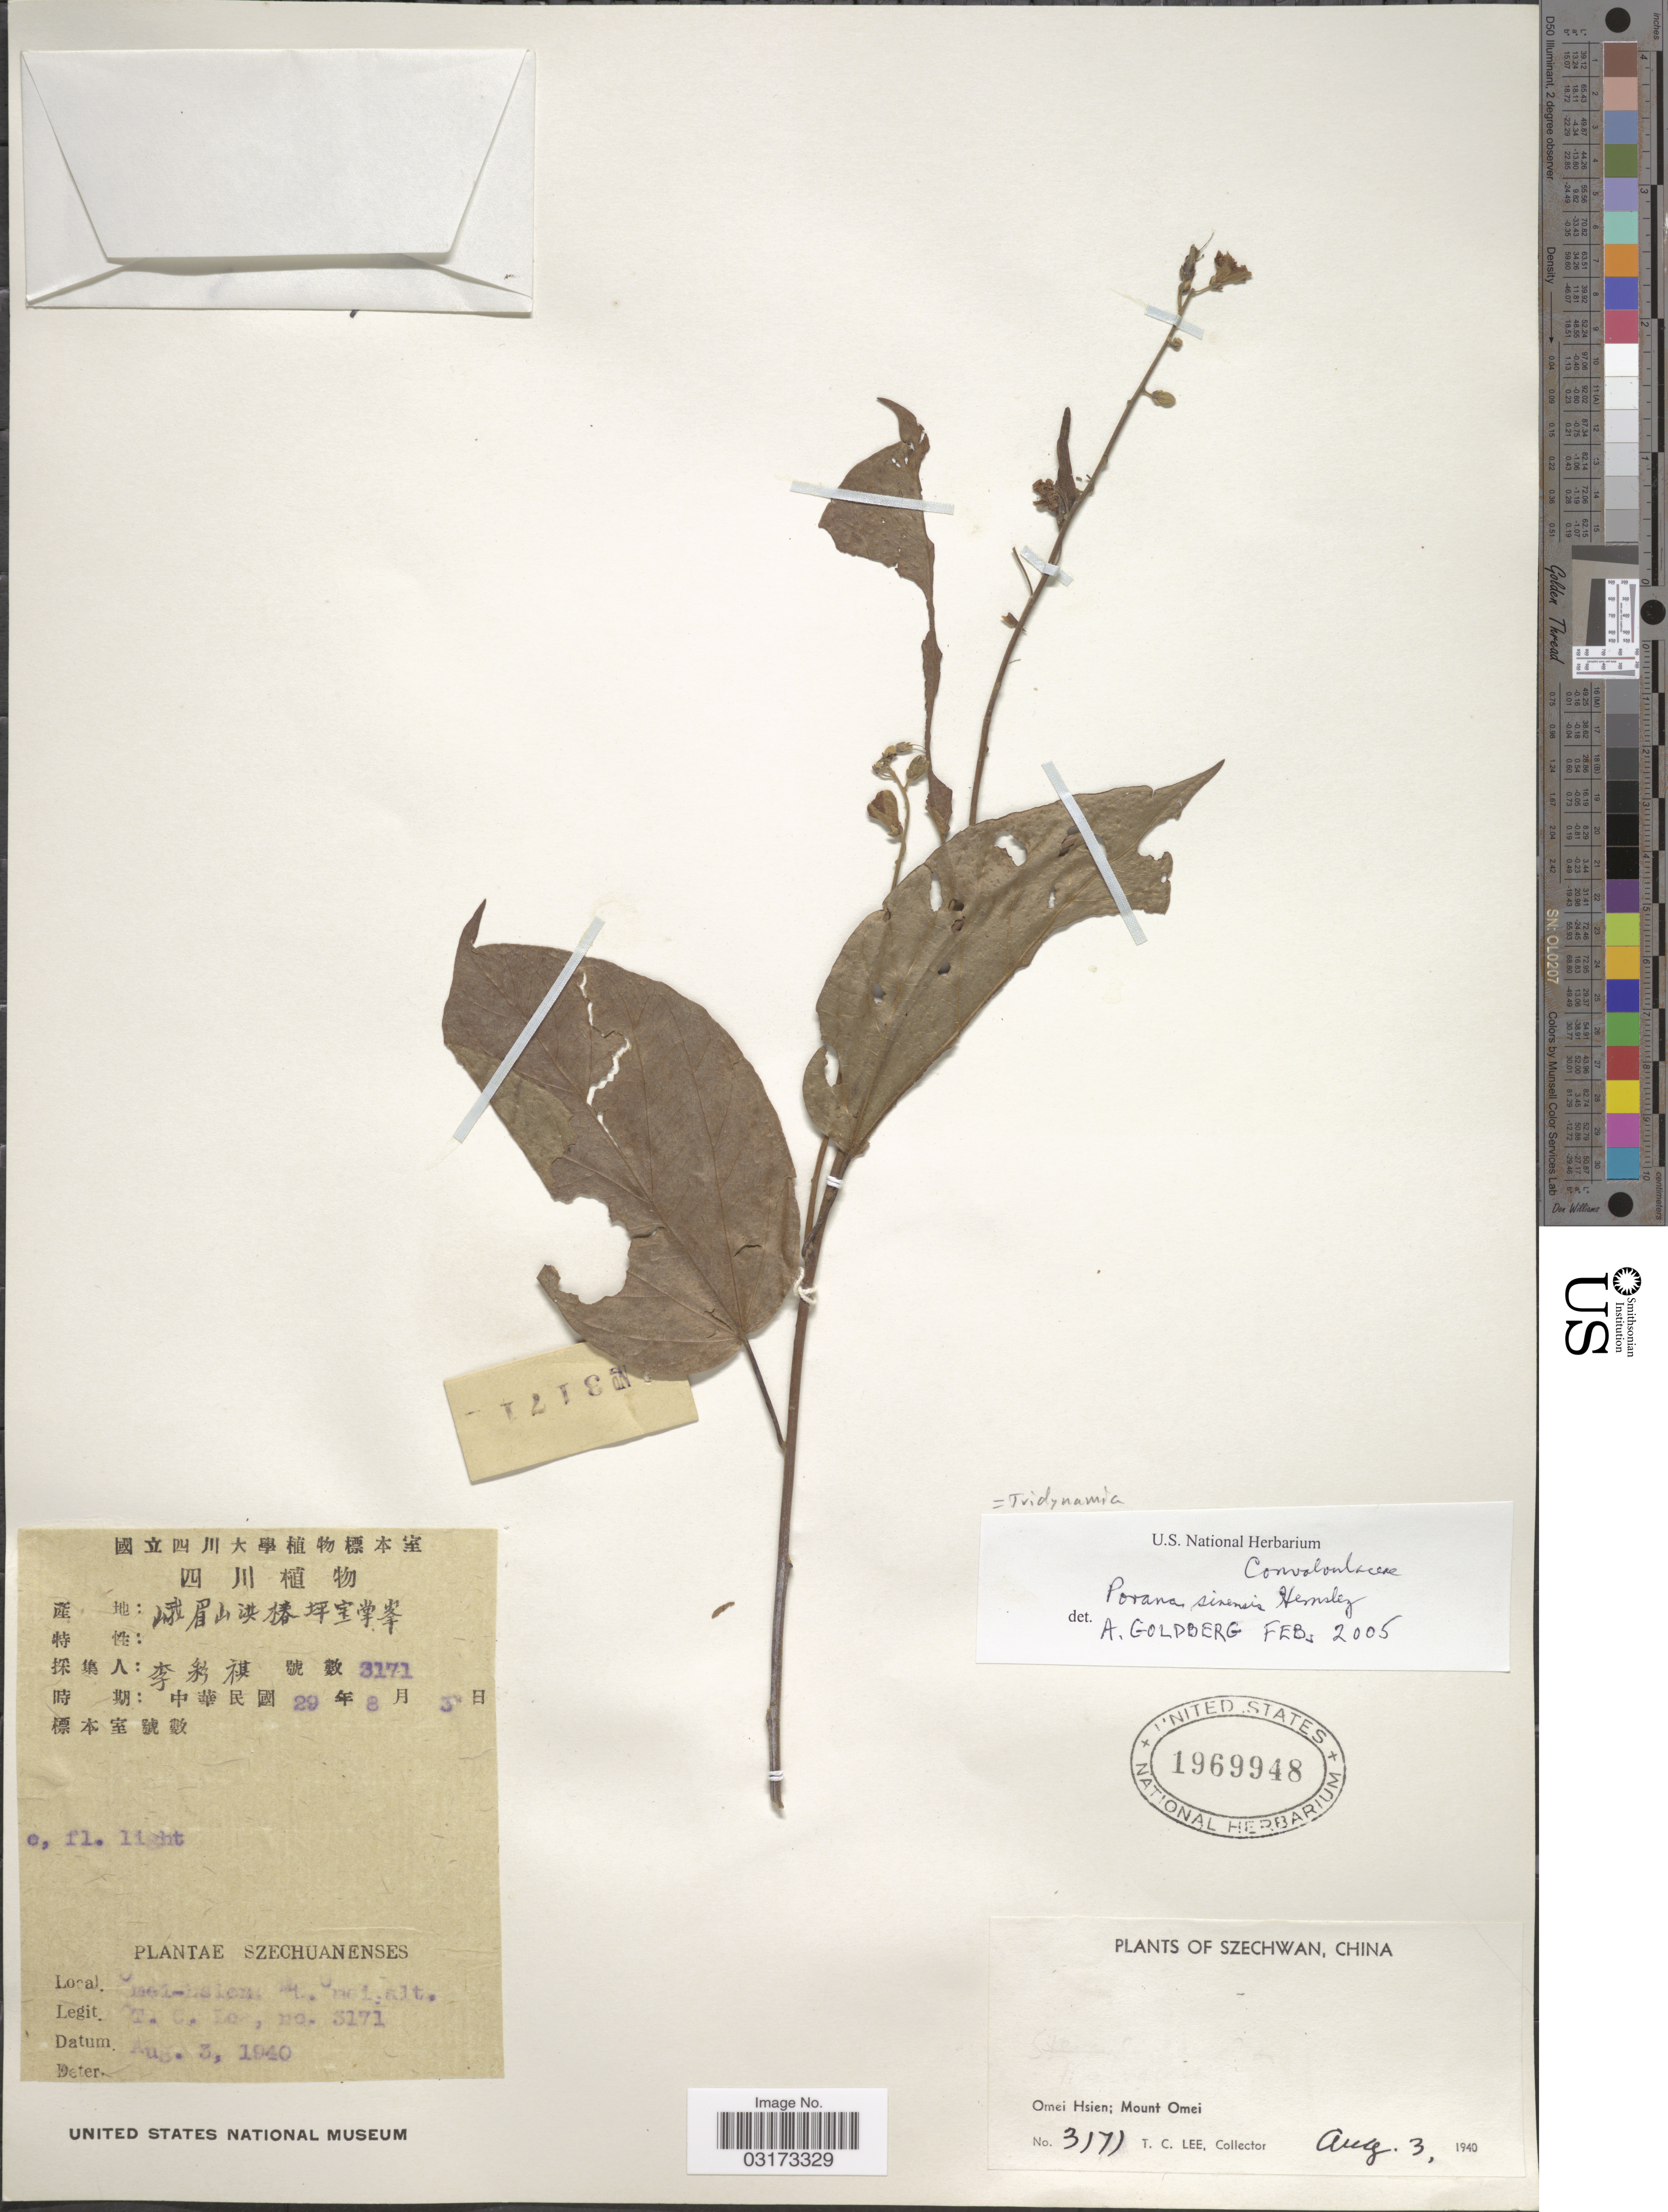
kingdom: Plantae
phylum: Tracheophyta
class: Magnoliopsida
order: Solanales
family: Convolvulaceae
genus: Tridynamia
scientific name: Tridynamia sinensis var. delavayi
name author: (Gagnep. & Courchet) Staples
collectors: T. Lee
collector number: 3171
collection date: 1940-08-03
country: China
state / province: Sichuan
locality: Szechuanenses. Omei Hsien; Mount Omei.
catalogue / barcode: US 1969948